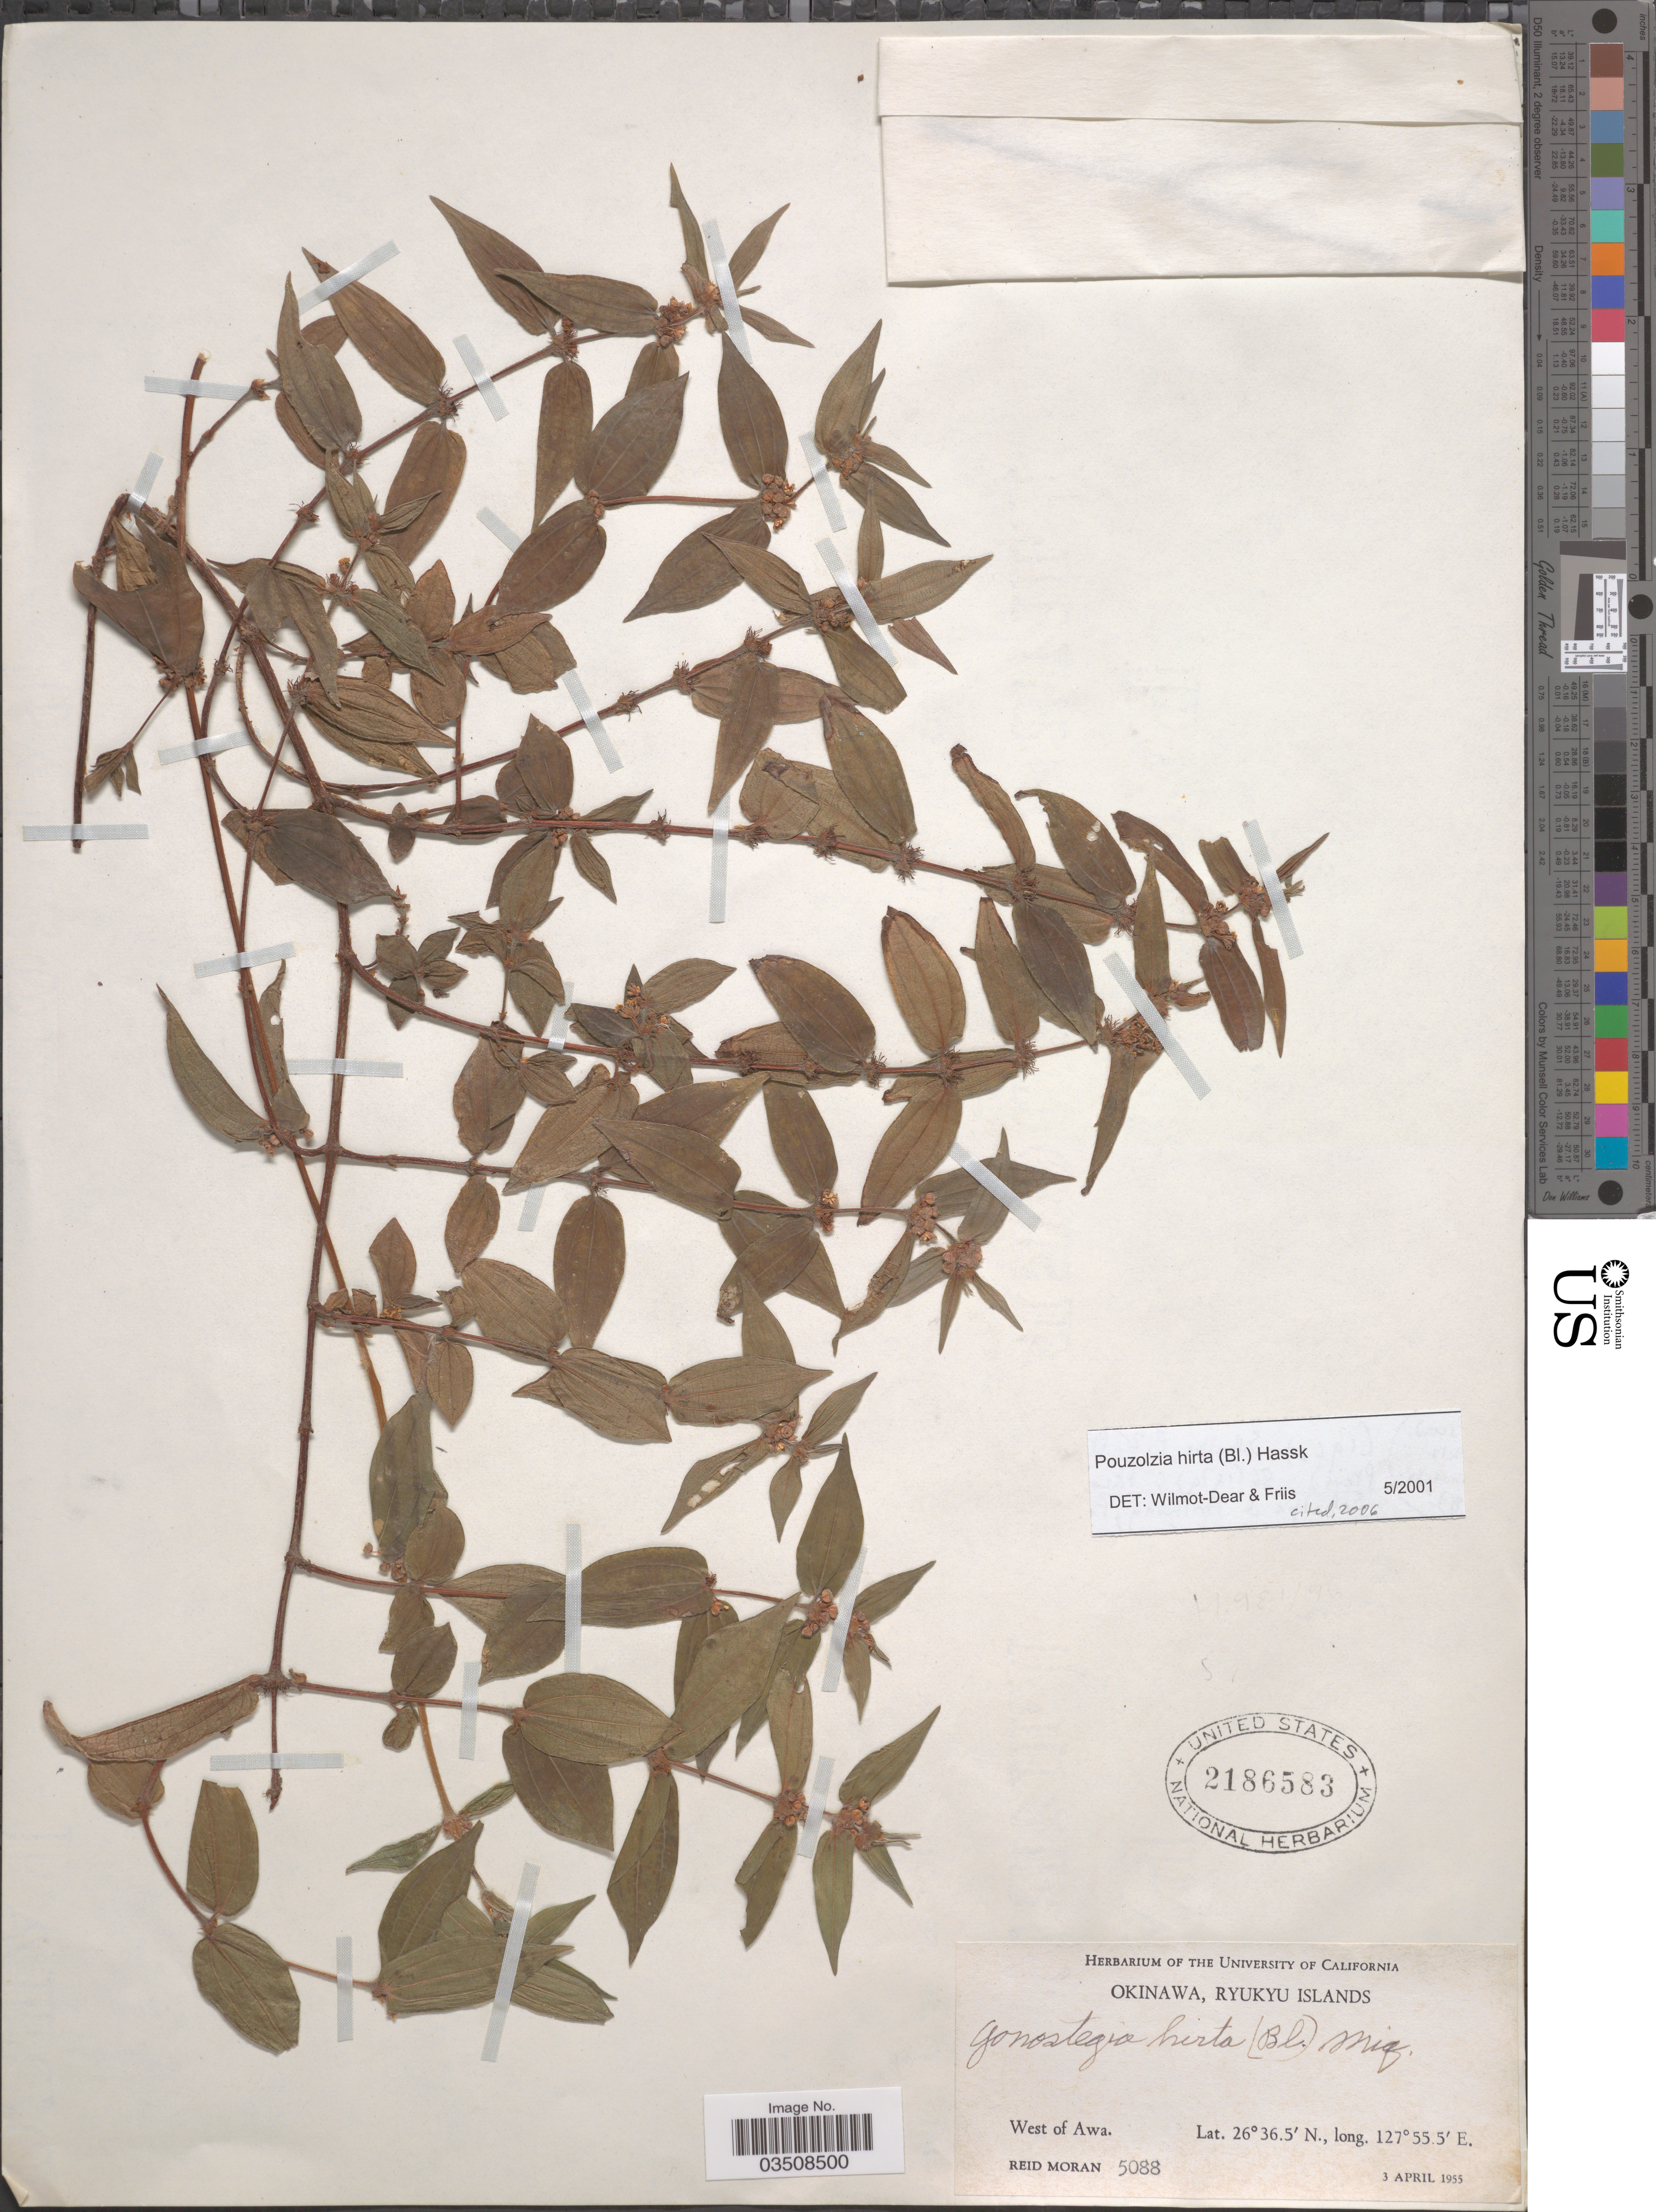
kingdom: Plantae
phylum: Tracheophyta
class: Magnoliopsida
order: Rosales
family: Urticaceae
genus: Gonostegia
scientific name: Gonostegia triandra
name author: (Blume) Miq.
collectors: R. Moran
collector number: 5088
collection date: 1955-04-03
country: Japan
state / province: Okinawa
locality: Ryukyu Islands. West of Awa.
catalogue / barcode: US 2186583